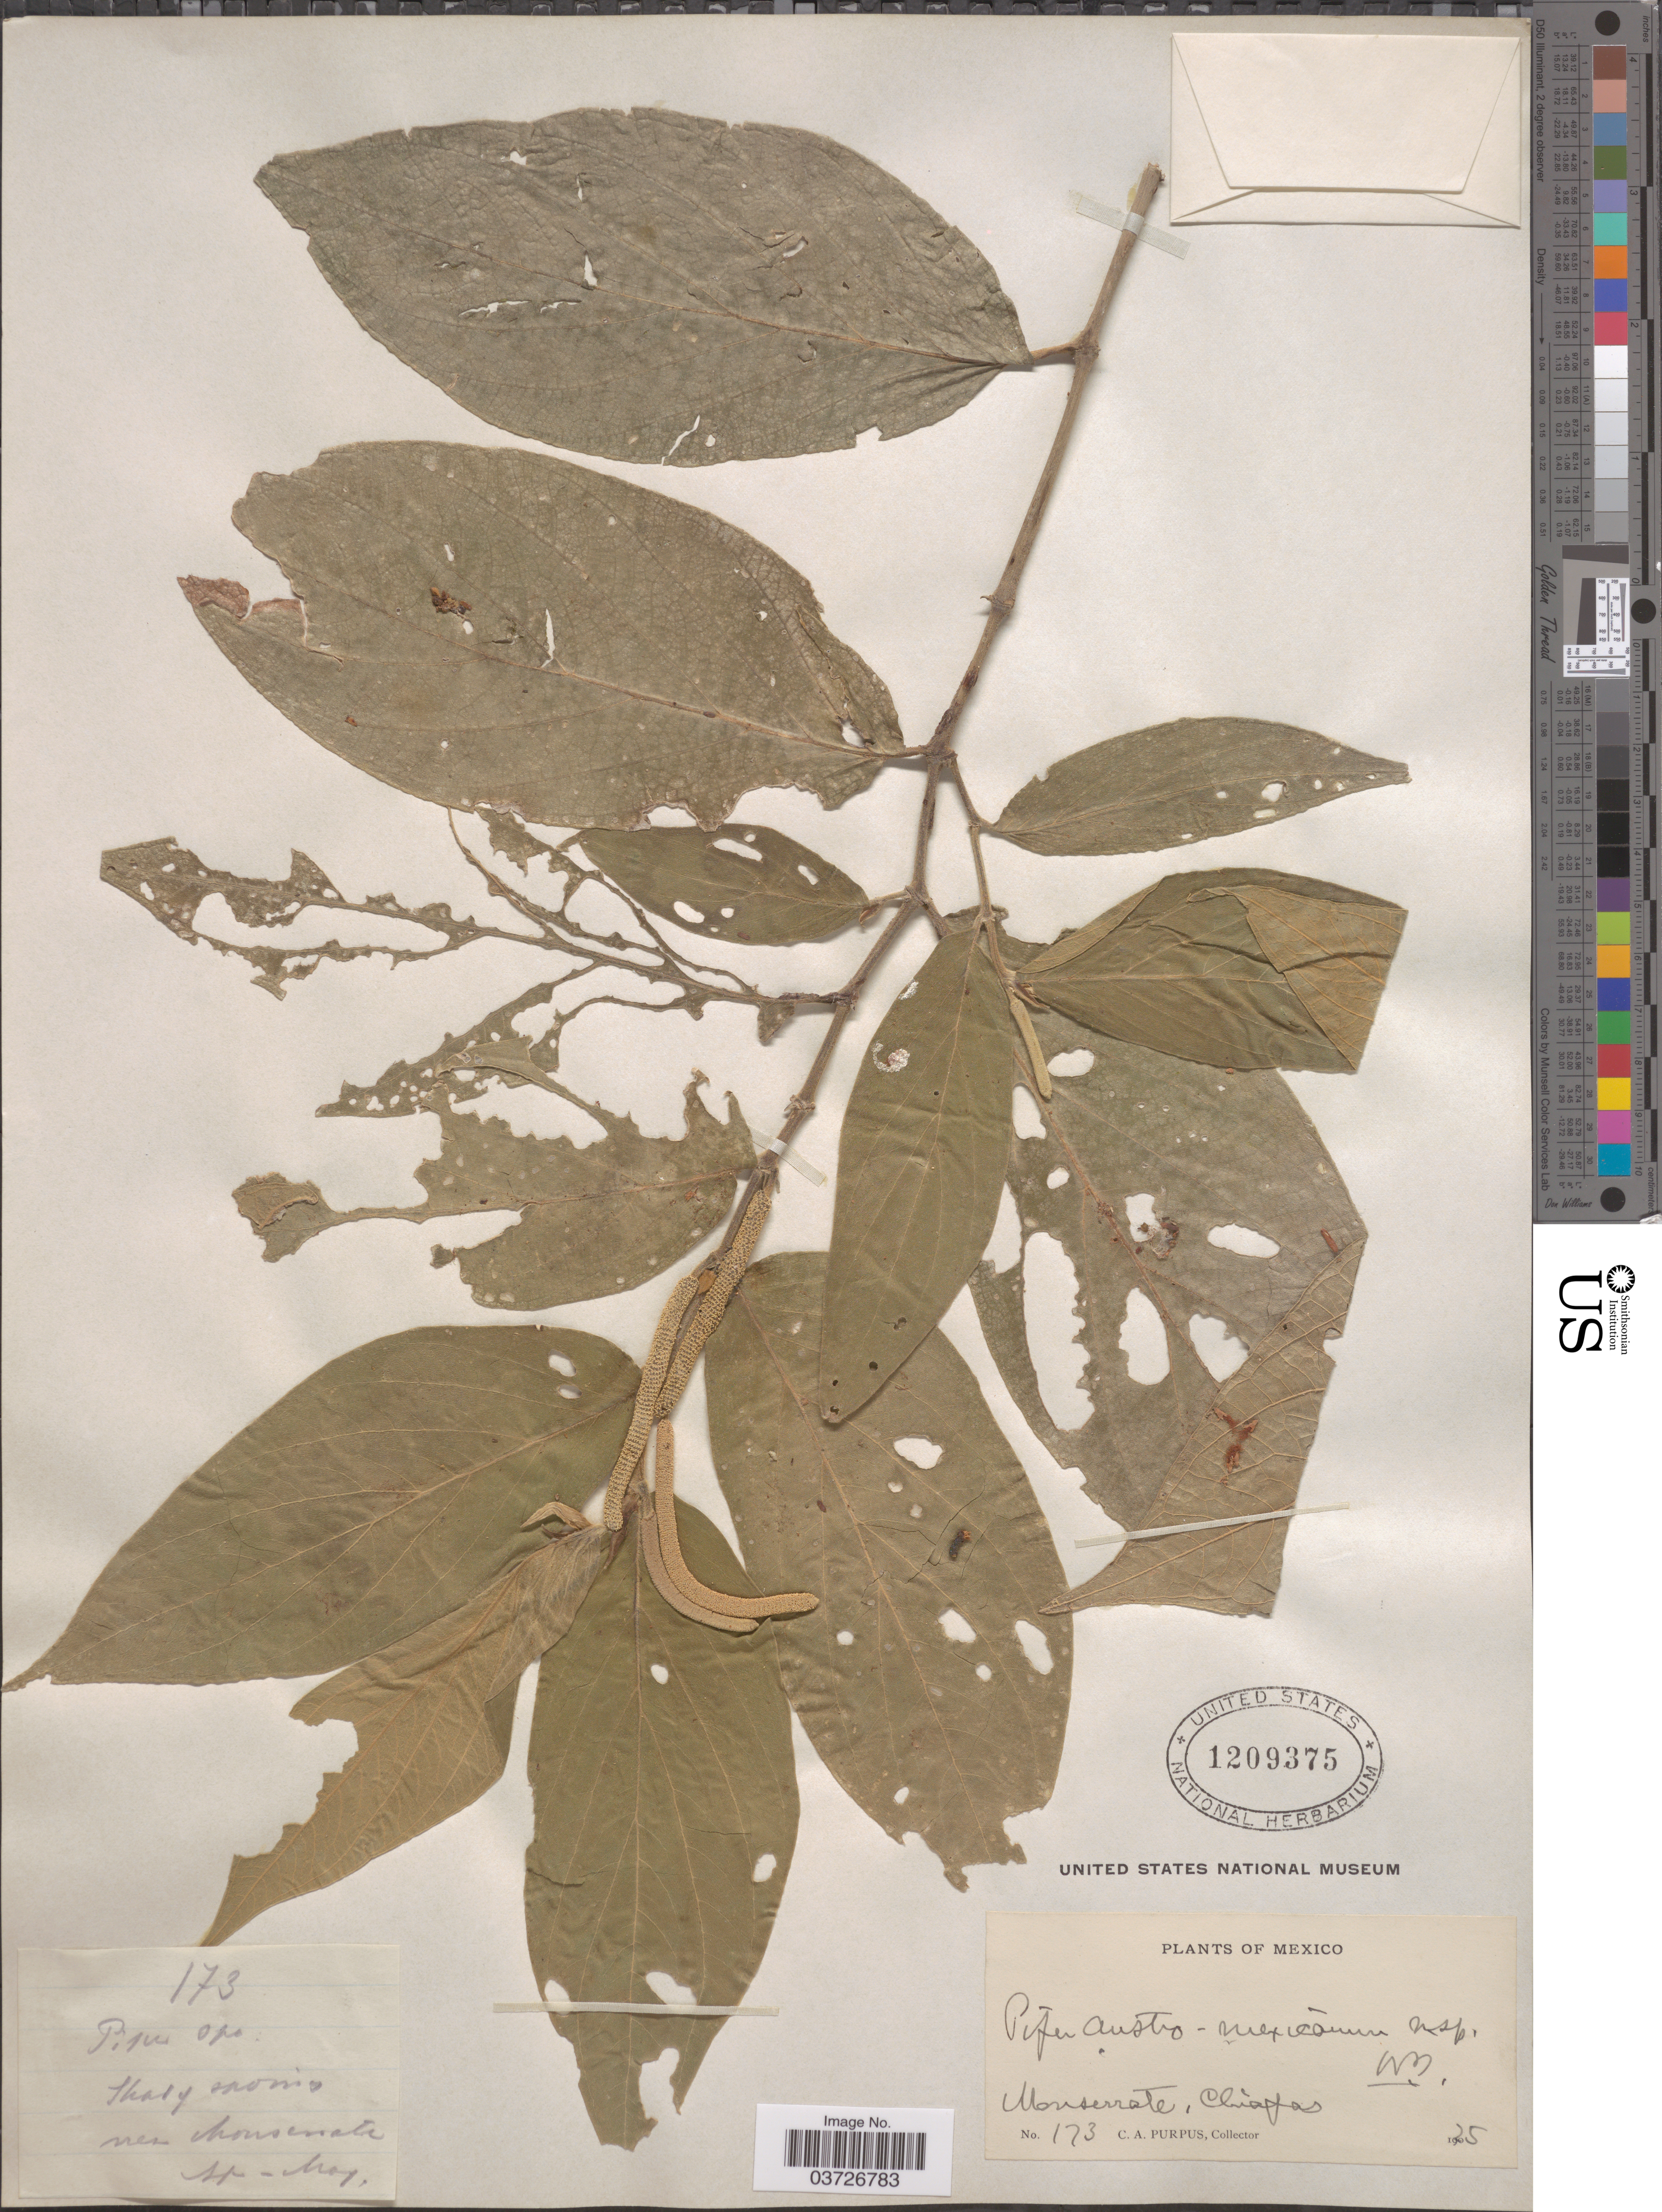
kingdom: Plantae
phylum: Tracheophyta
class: Magnoliopsida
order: Piperales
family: Piperaceae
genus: Piper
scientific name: Piper austro-mexicanum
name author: Trel.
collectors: C. A. Purpus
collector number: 173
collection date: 1925-05-11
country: Mexico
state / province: Chiapas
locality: near Monserrate.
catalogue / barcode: US 1209375